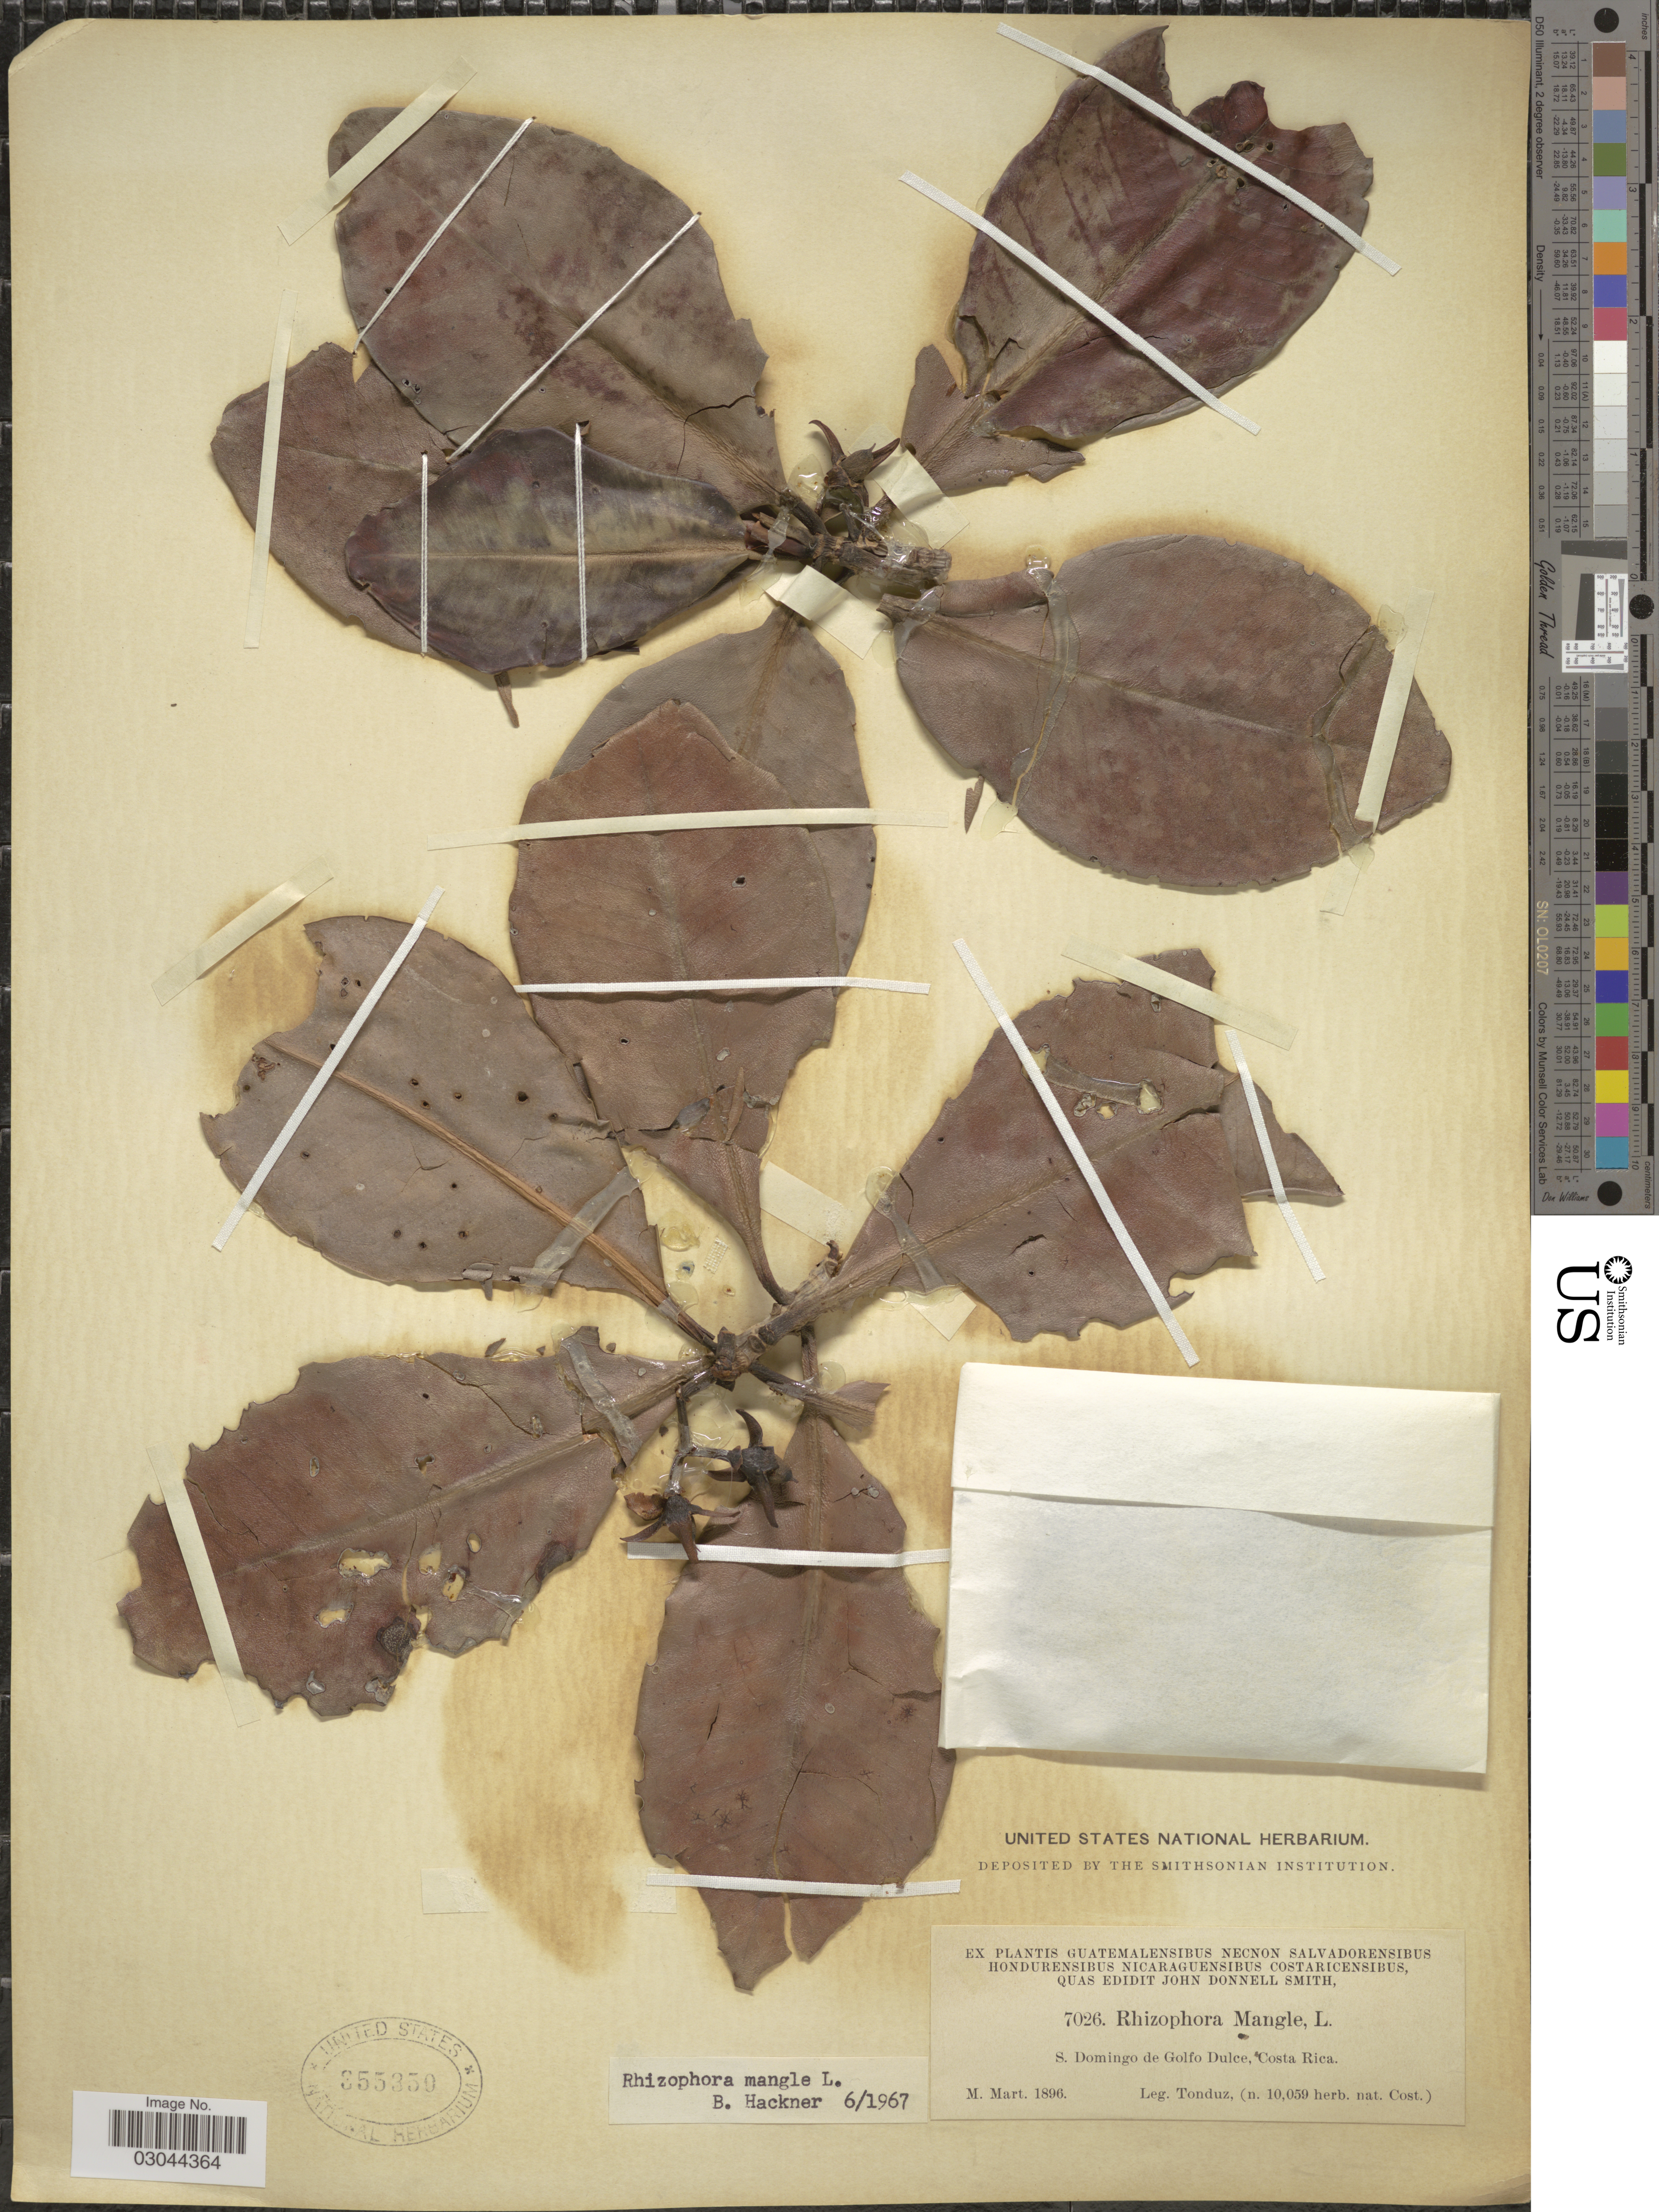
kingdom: Plantae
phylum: Tracheophyta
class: Magnoliopsida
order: Malpighiales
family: Rhizophoraceae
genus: Rhizophora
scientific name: Rhizophora mangle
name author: L.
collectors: Tonduz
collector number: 7026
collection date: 1896-03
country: Costa Rica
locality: S. Domingo de Golfo Dulce.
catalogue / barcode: US 355350